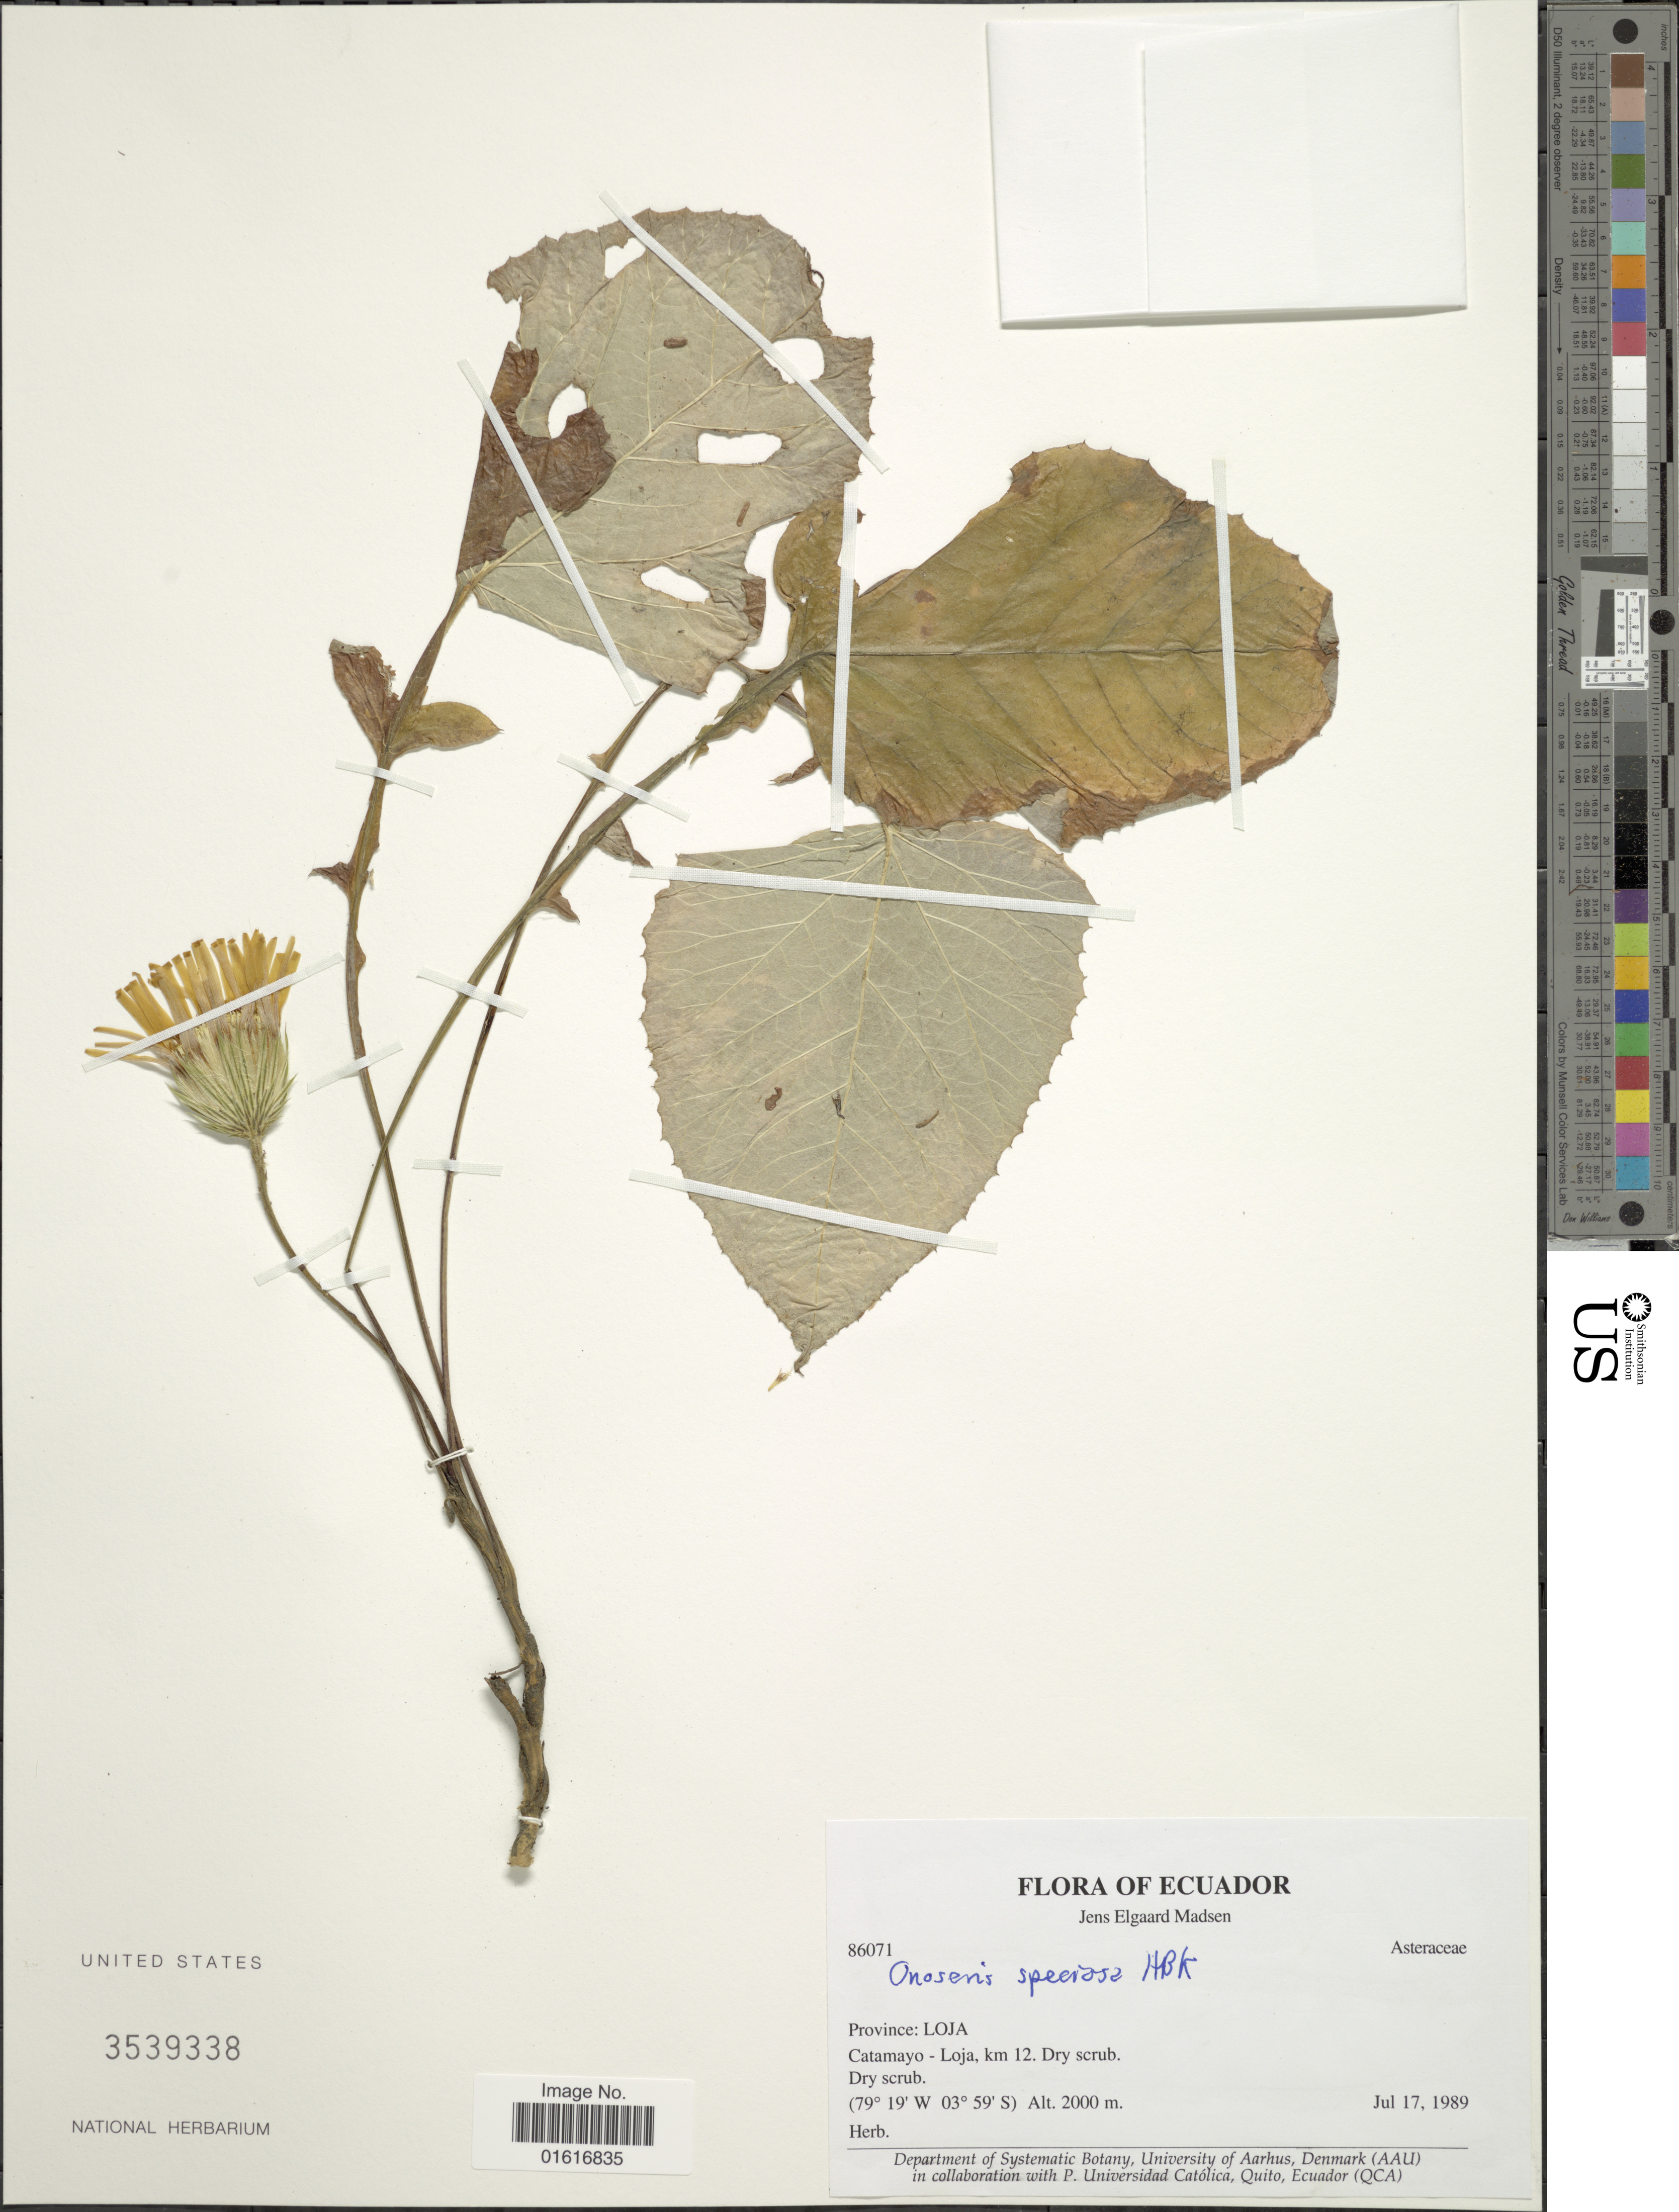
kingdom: Plantae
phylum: Tracheophyta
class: Magnoliopsida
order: Asterales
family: Asteraceae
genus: Onoseris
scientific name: Onoseris speciosa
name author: Kunth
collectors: J. E. Madsen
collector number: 86071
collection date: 1989-07-17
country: Ecuador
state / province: Loja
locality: Catamayo - Loja, km 12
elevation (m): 2000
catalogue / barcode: US 3539338